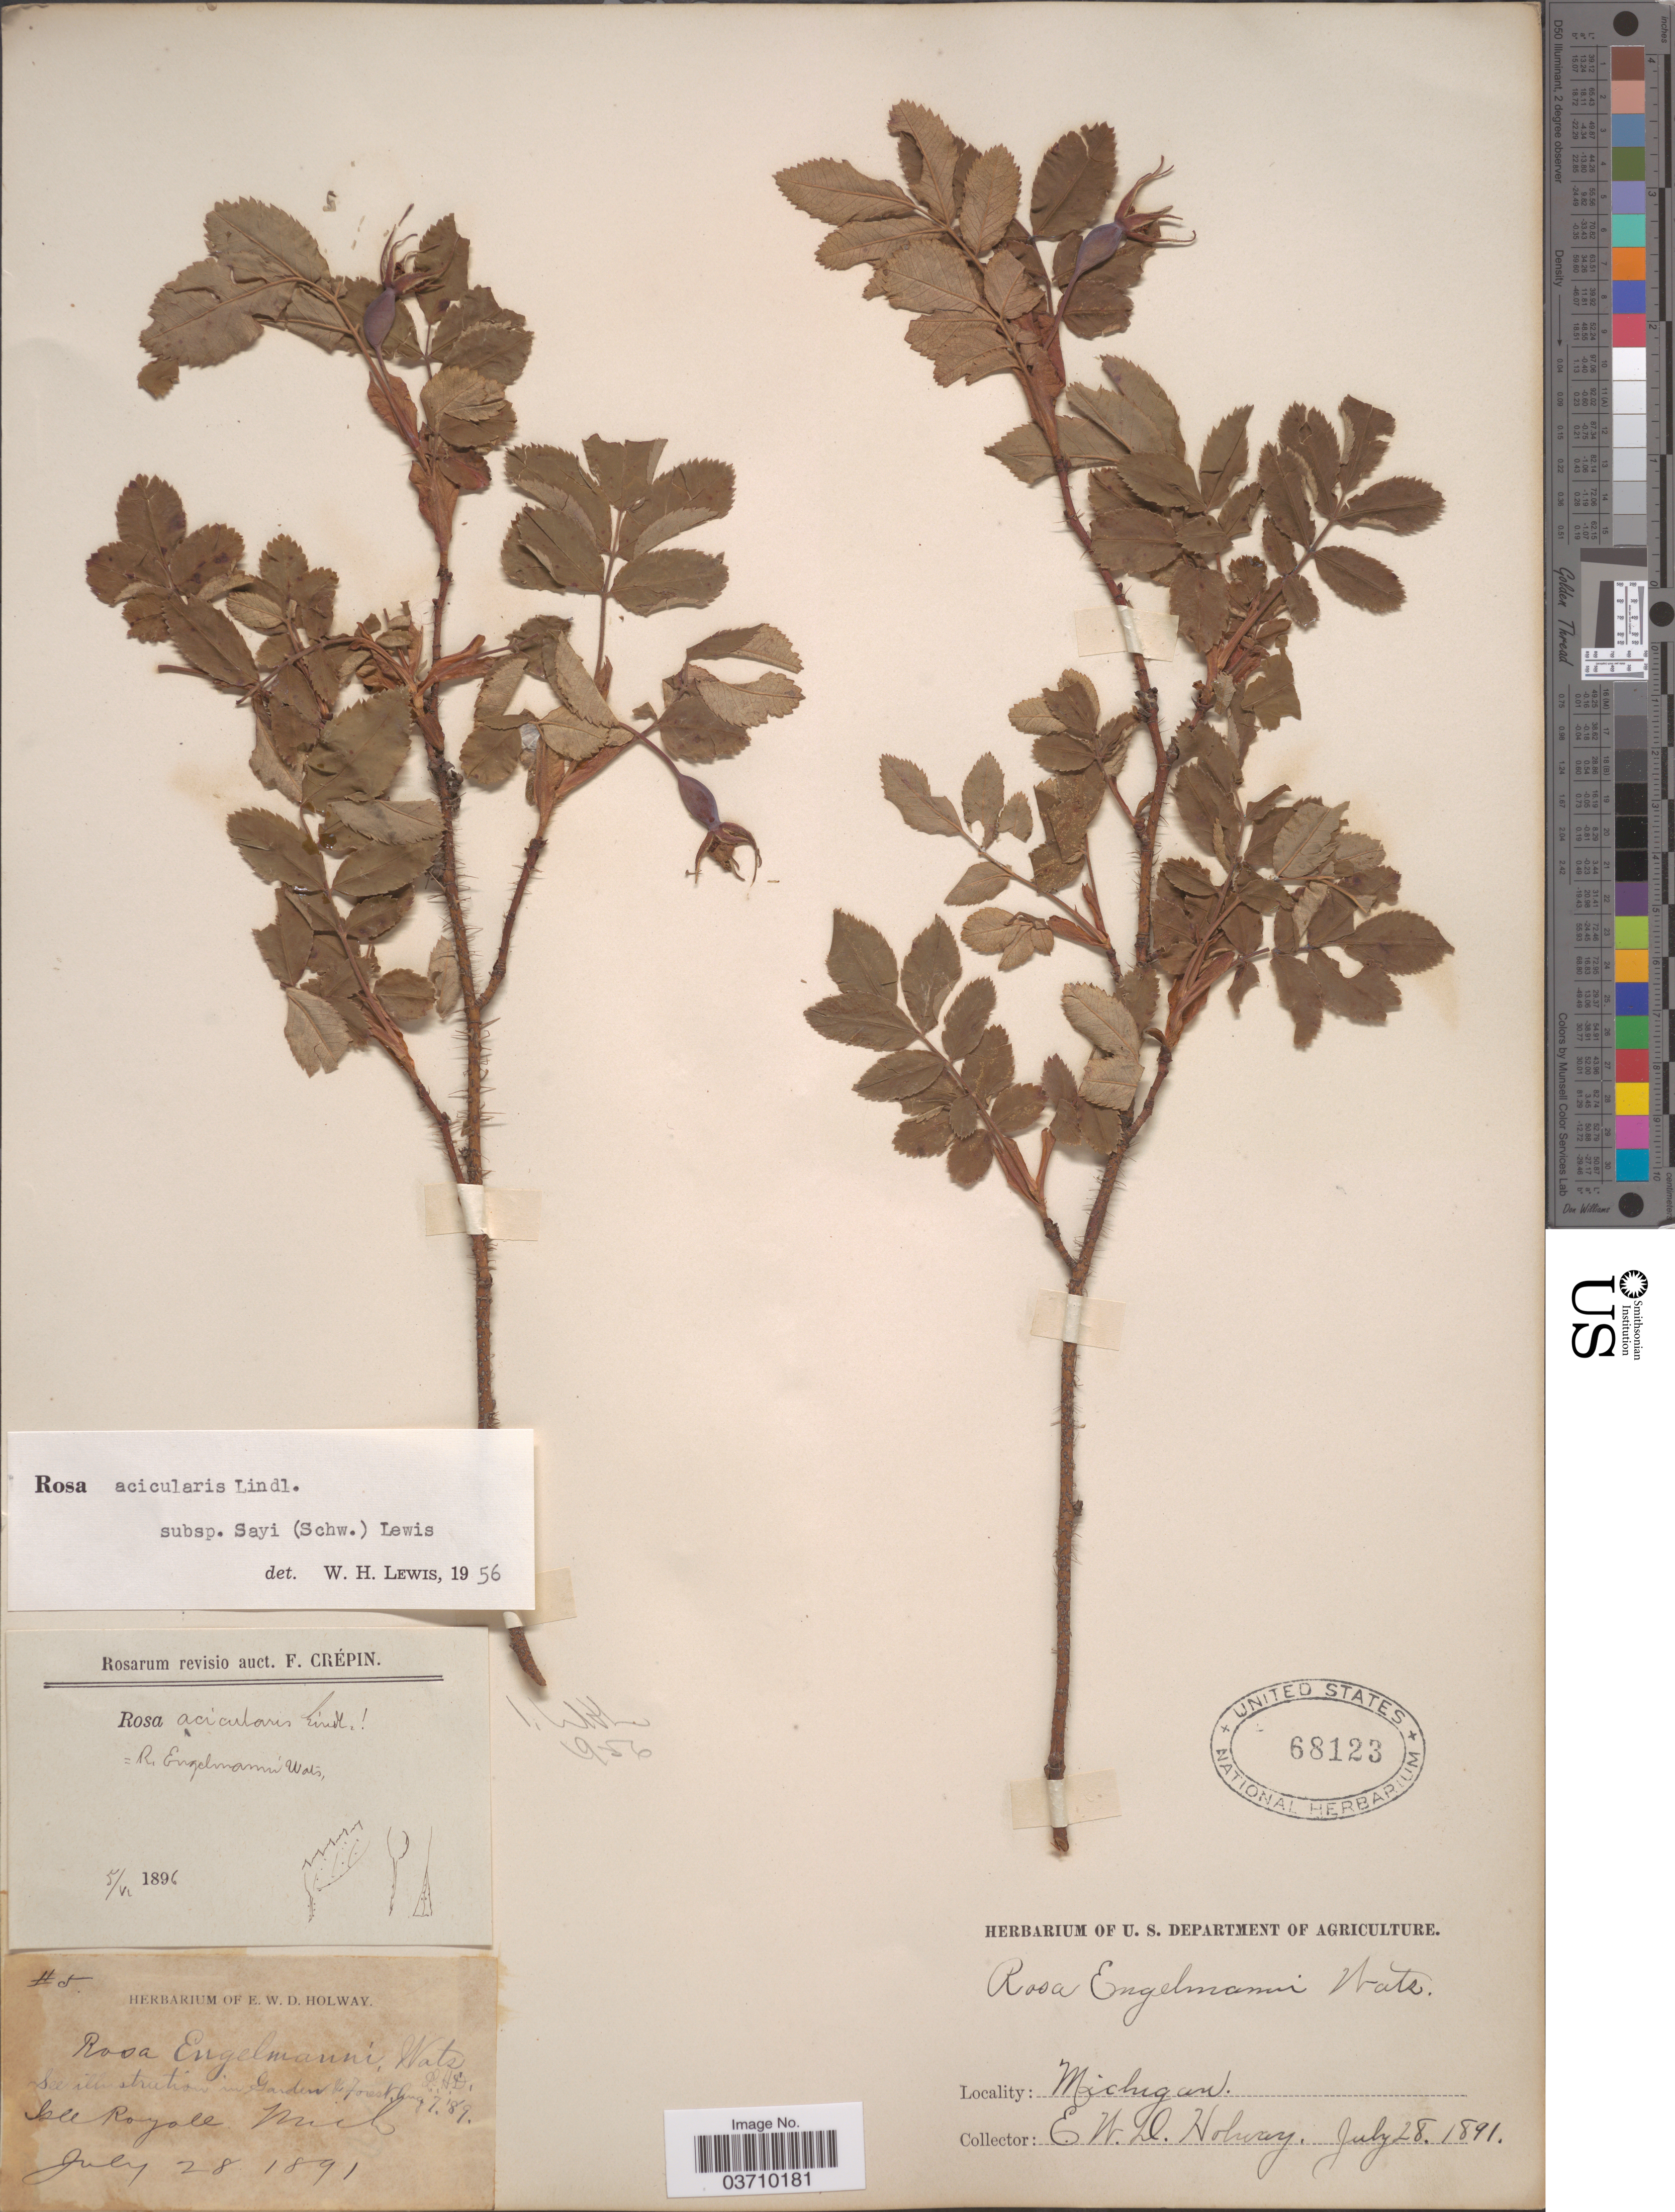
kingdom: Plantae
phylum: Tracheophyta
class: Magnoliopsida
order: Rosales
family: Rosaceae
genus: Rosa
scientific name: Rosa acicularis var. sayi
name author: (Schwein.) Rehder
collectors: E. W. D. Holway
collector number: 5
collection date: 1891-07-28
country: United States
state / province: Michigan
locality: Isle Royale.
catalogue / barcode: US 68123